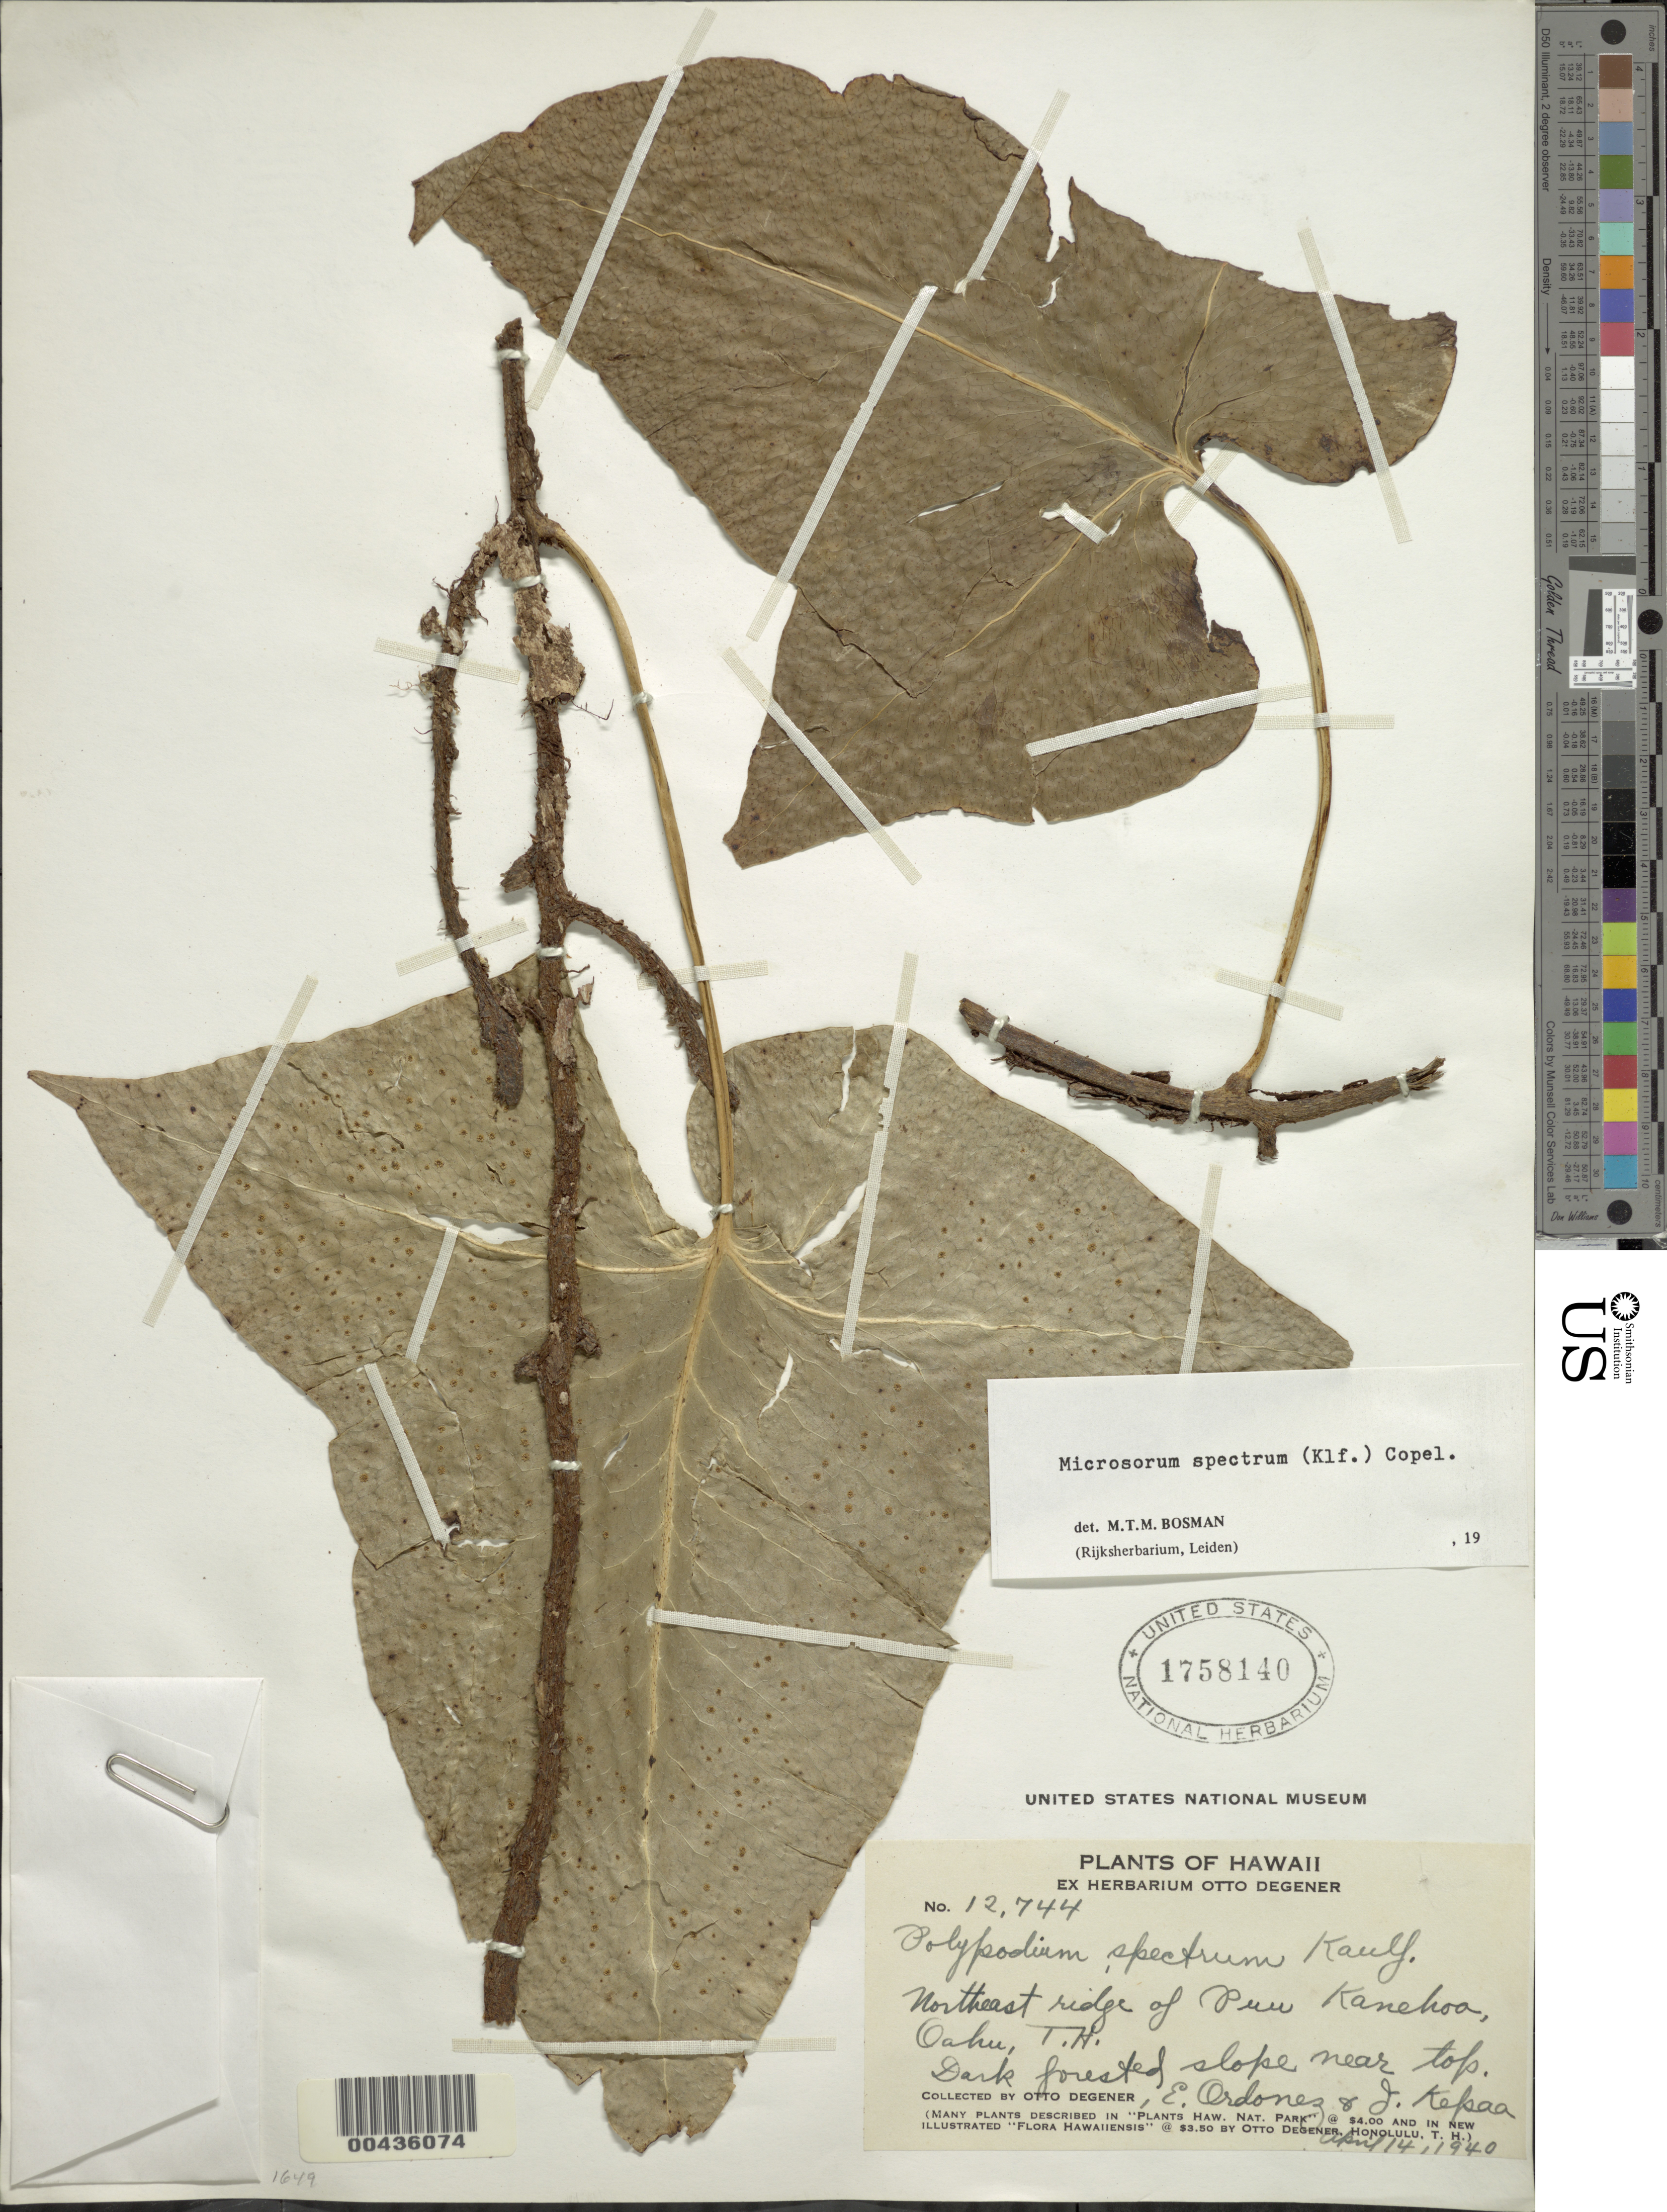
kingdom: Plantae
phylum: Tracheophyta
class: Polypodiopsida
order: Polypodiales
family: Polypodiaceae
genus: Microsorum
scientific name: Microsorum spectrum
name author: (Kaulf.) Copel.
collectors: O. Degener, E. Ordonez & J. Kepaa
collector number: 12744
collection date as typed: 14 Apr 1940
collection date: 1940-04-14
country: United States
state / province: Hawaii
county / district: Honolulu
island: Oahu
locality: NE ridge of Puu Kanehoa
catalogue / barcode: US 1758140